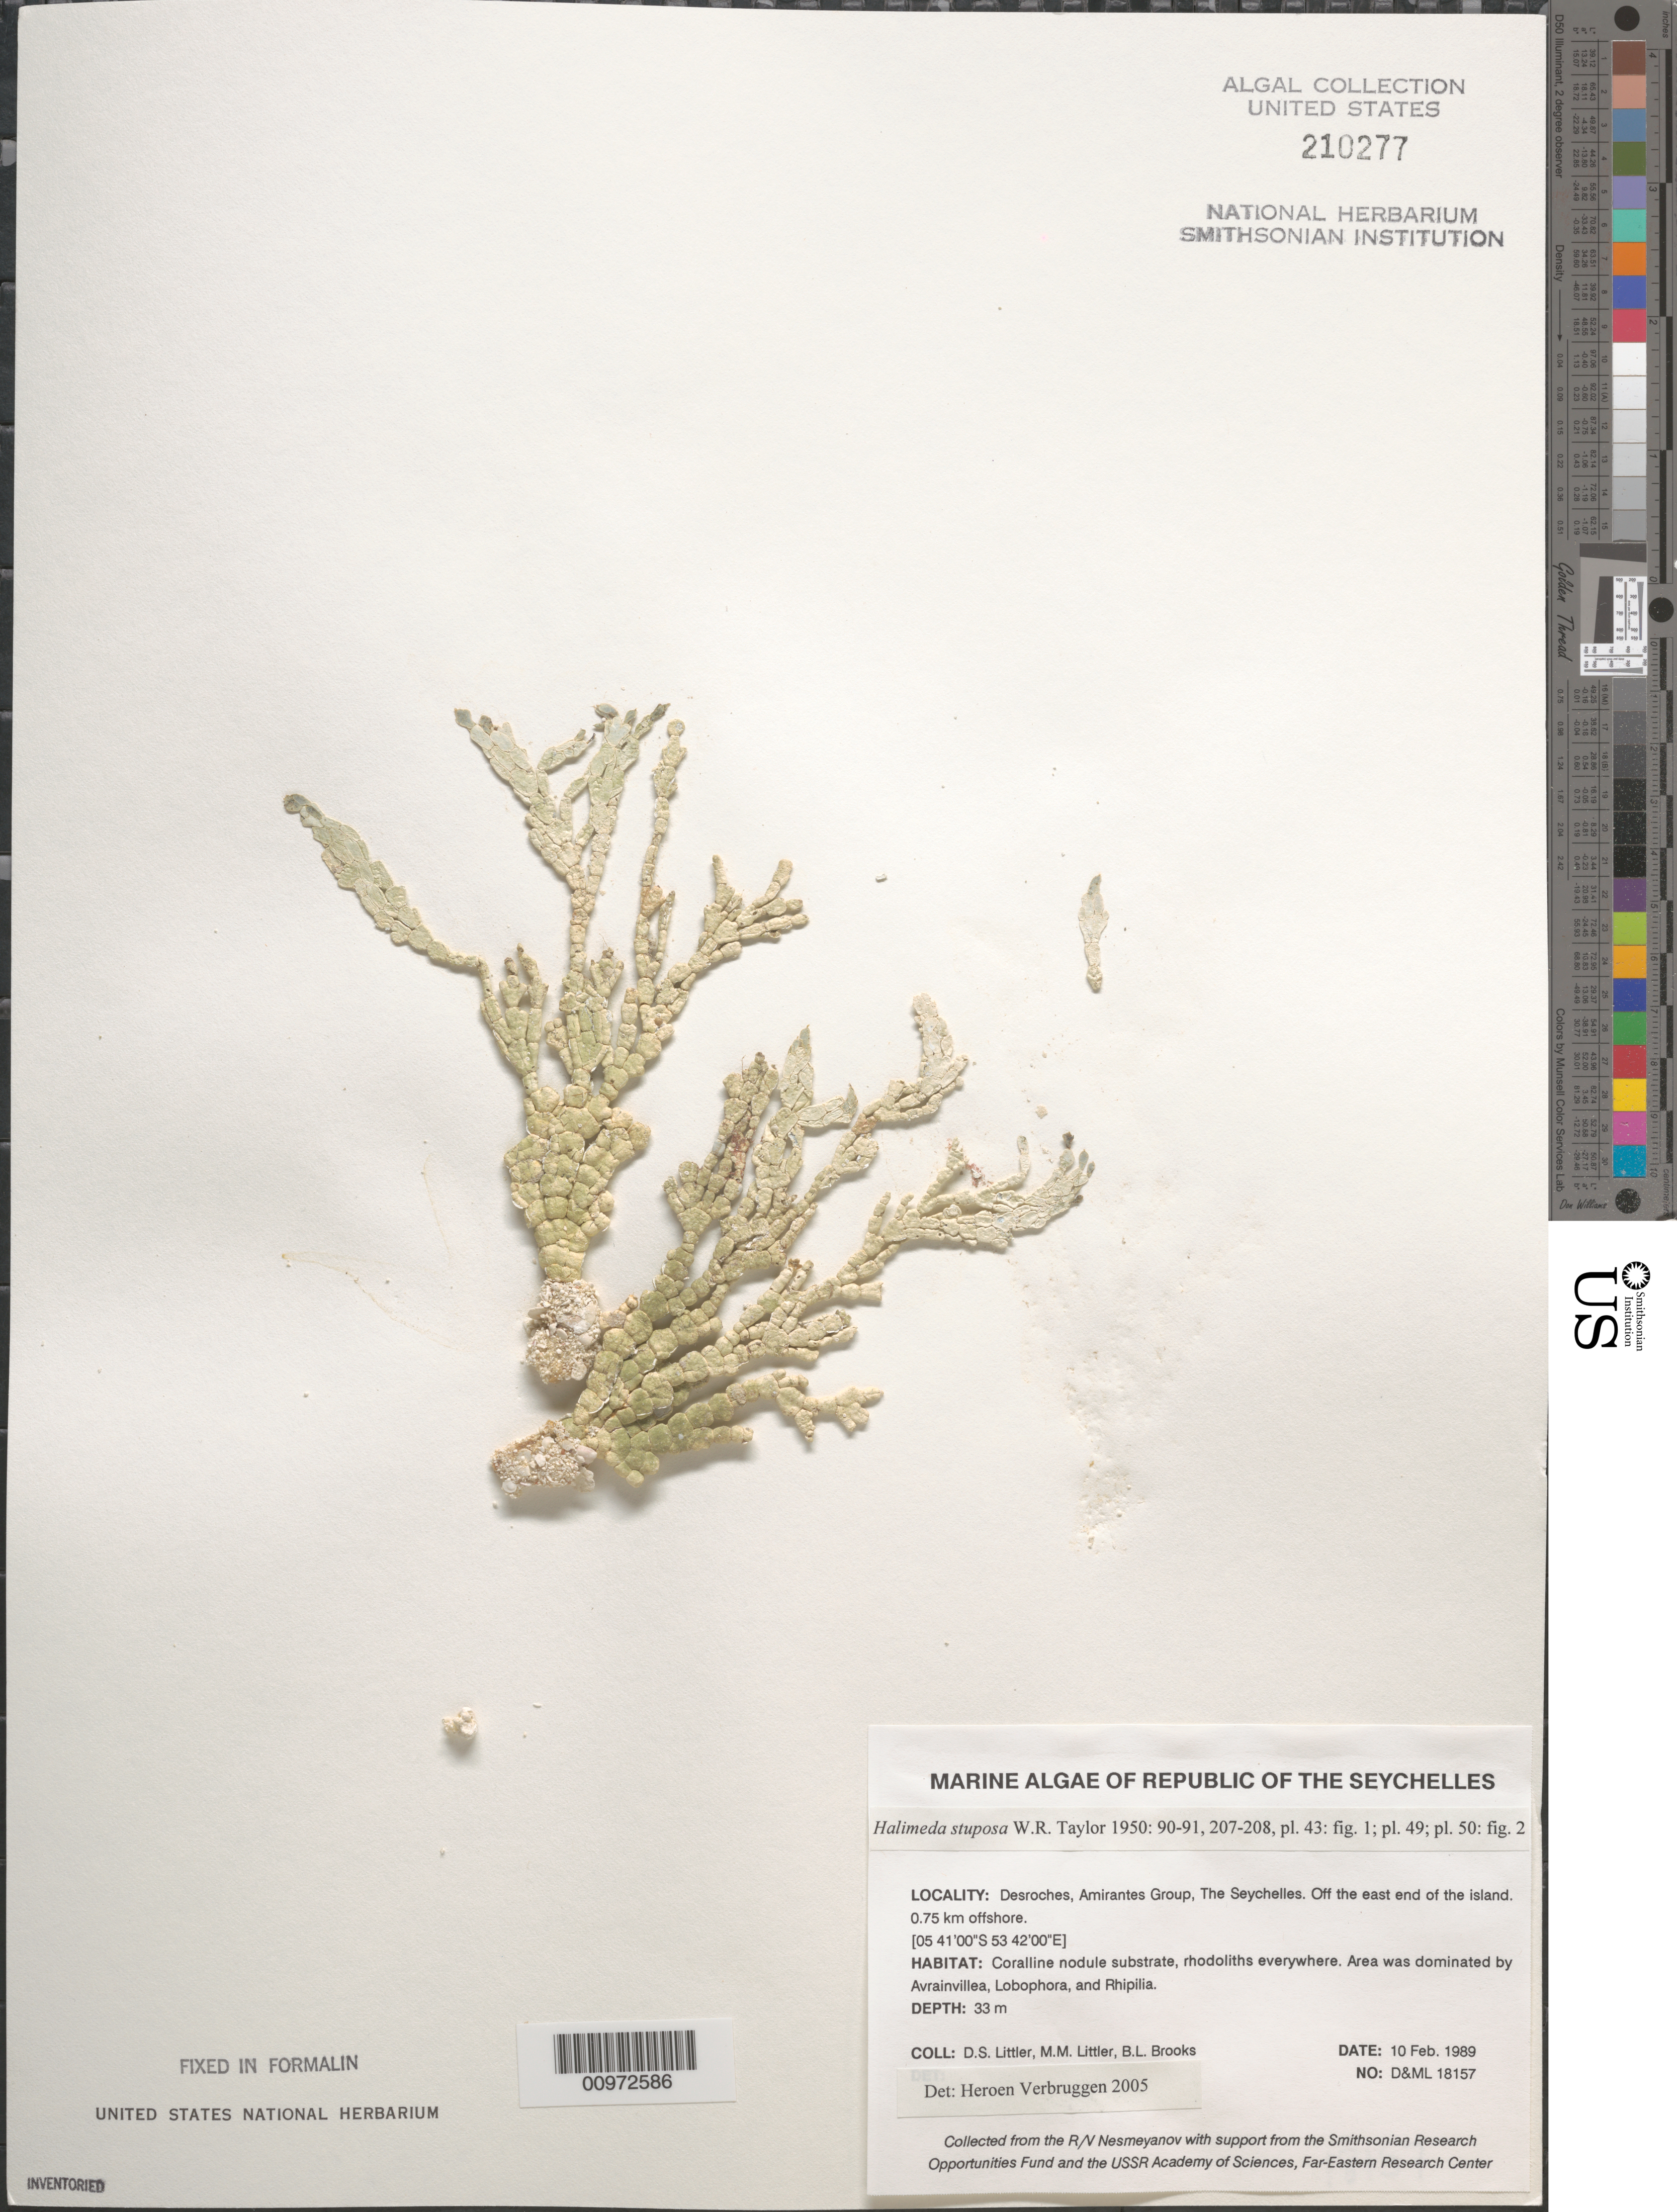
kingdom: Plantae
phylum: Chlorophyta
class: Ulvophyceae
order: Bryopsidales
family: Halimedaceae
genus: Halimeda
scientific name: Halimeda stuposa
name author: W.R. Taylor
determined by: Verbruggen, H.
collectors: D. S. Littler, M. M. Littler & B. Brooks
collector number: D&ML 18157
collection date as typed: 10 Feb 1989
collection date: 1989-02-10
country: Seychelles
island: Desroches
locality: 0.75 km off east end of island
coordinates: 05 41'00"S, 53 42'00"E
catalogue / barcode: US 210277